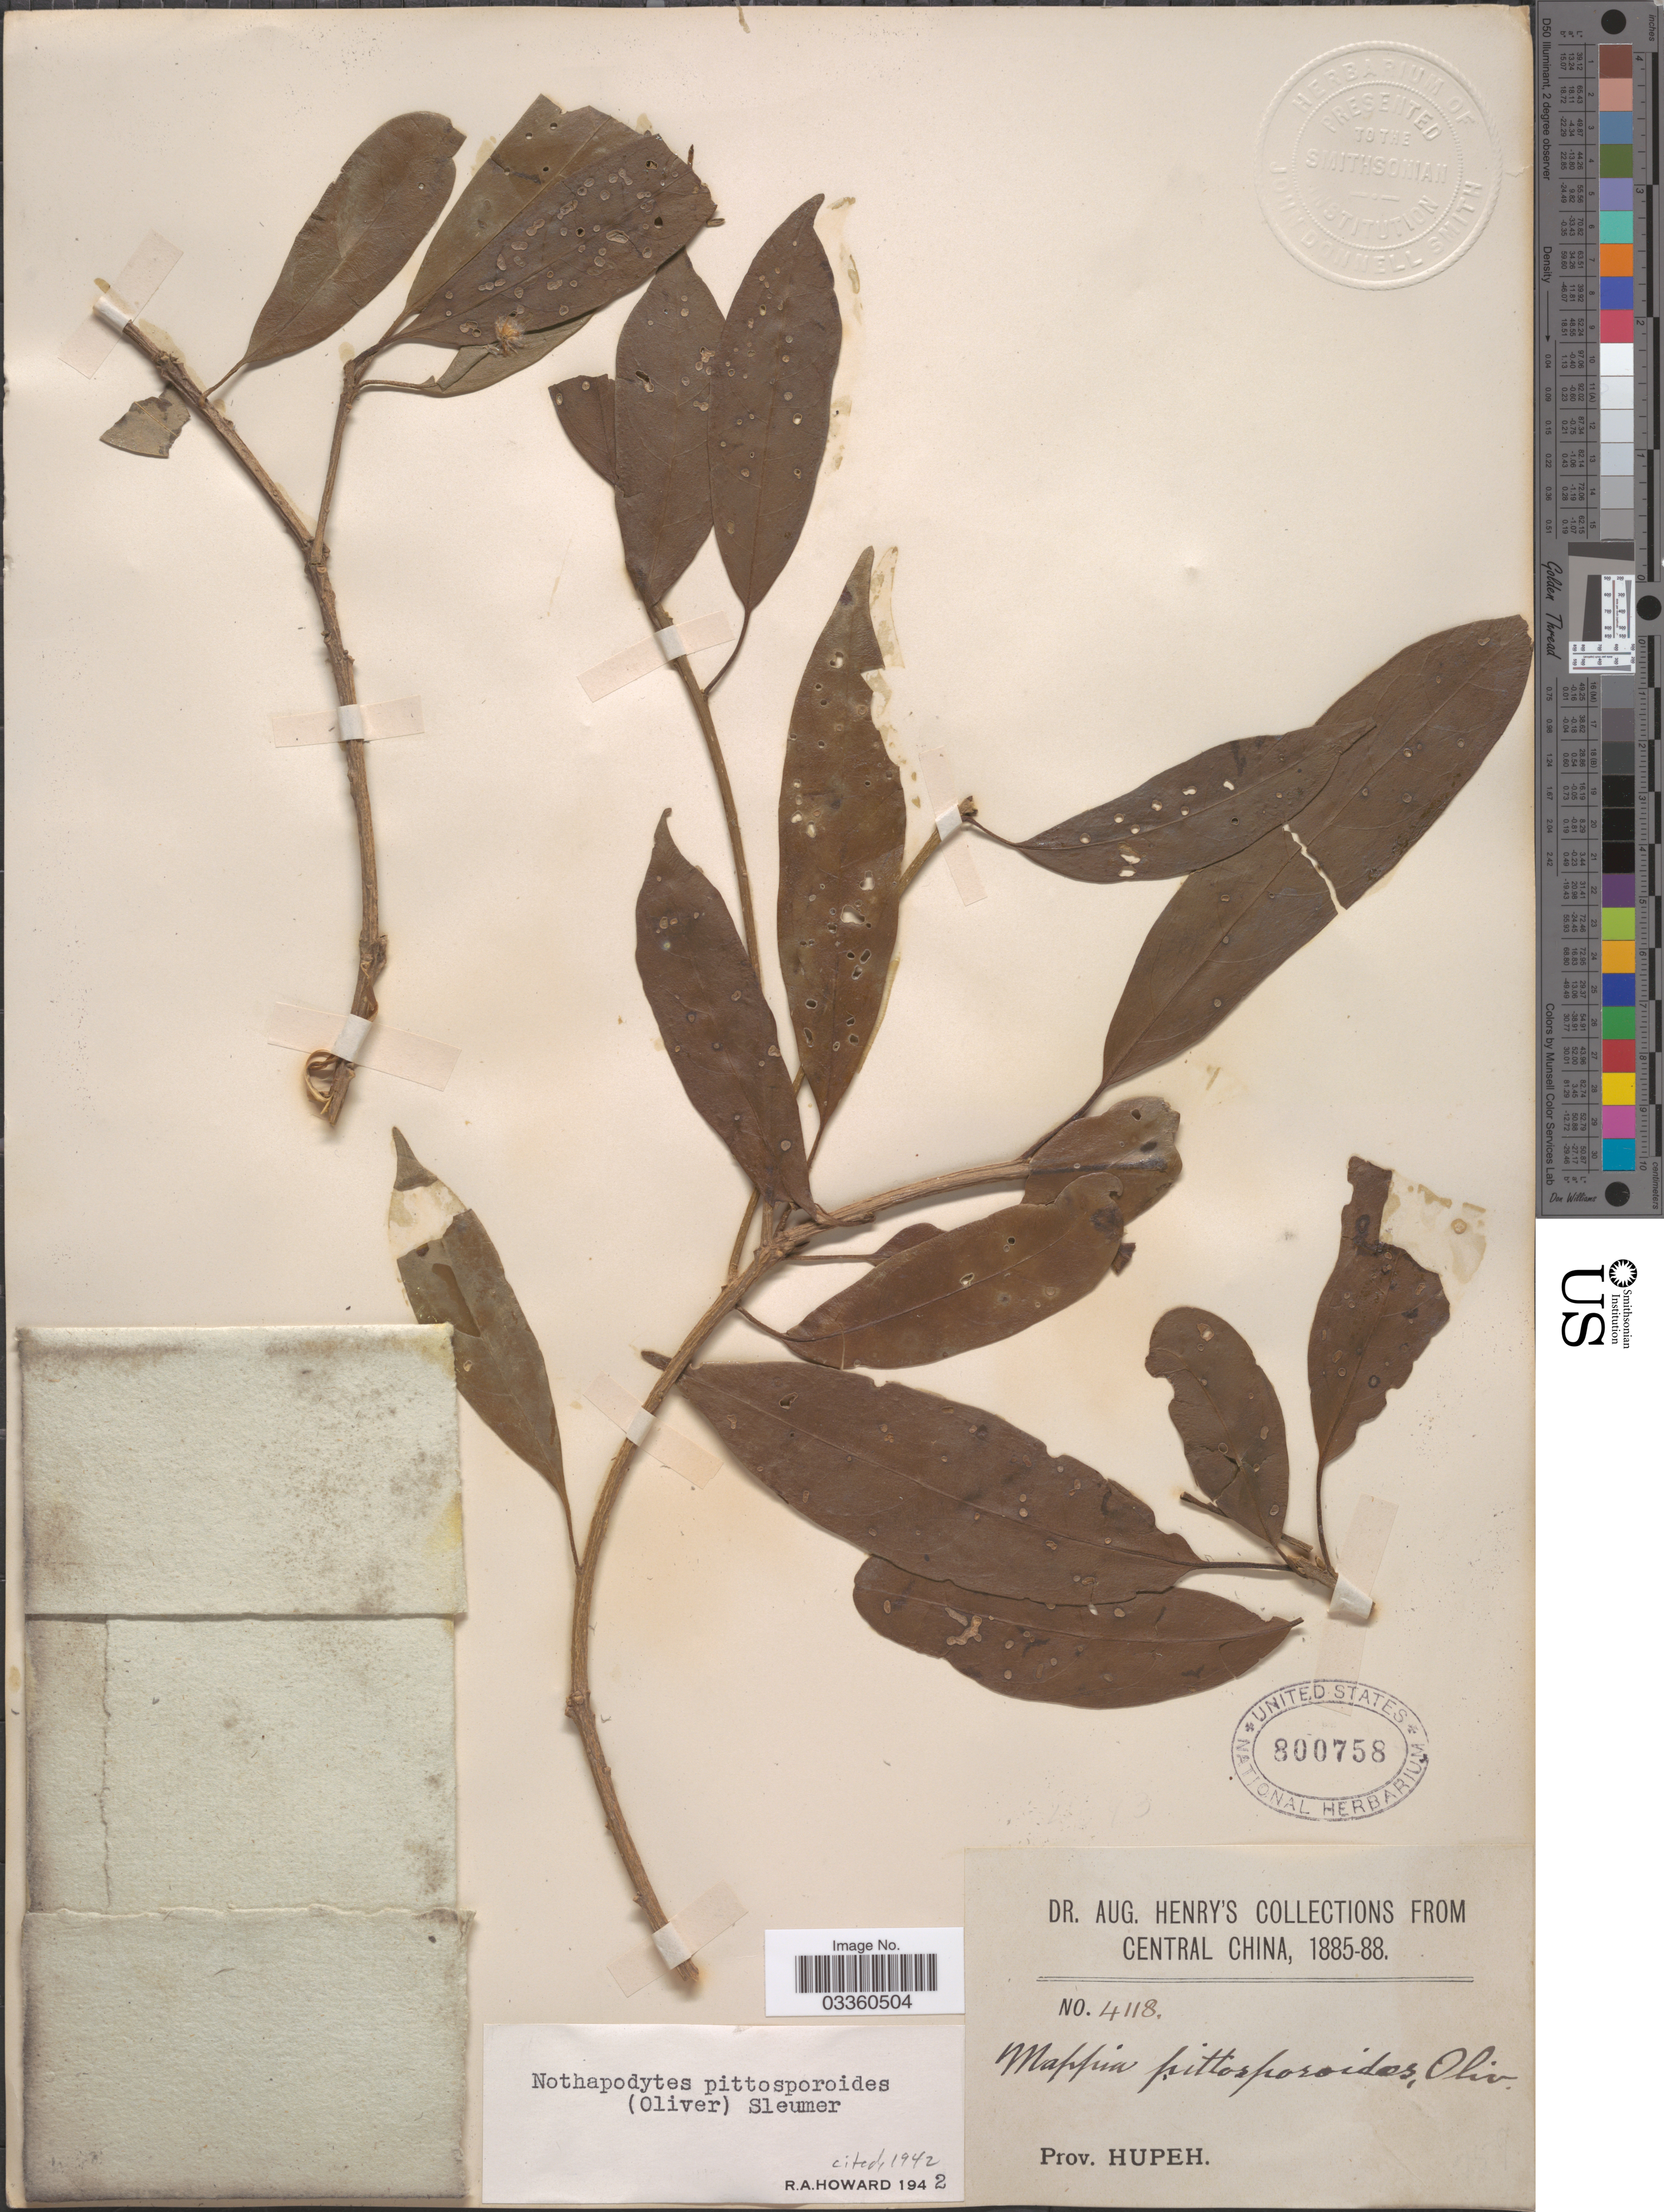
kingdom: Plantae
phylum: Tracheophyta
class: Magnoliopsida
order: Icacinales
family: Icacinaceae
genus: Nothapodytes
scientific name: Nothapodytes pittosporoides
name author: (Oliv.) Sleumer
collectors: A. Henry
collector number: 4118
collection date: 1885/1888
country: China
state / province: Hubei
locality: Central China. Prov. Hupeh.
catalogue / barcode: US 800758